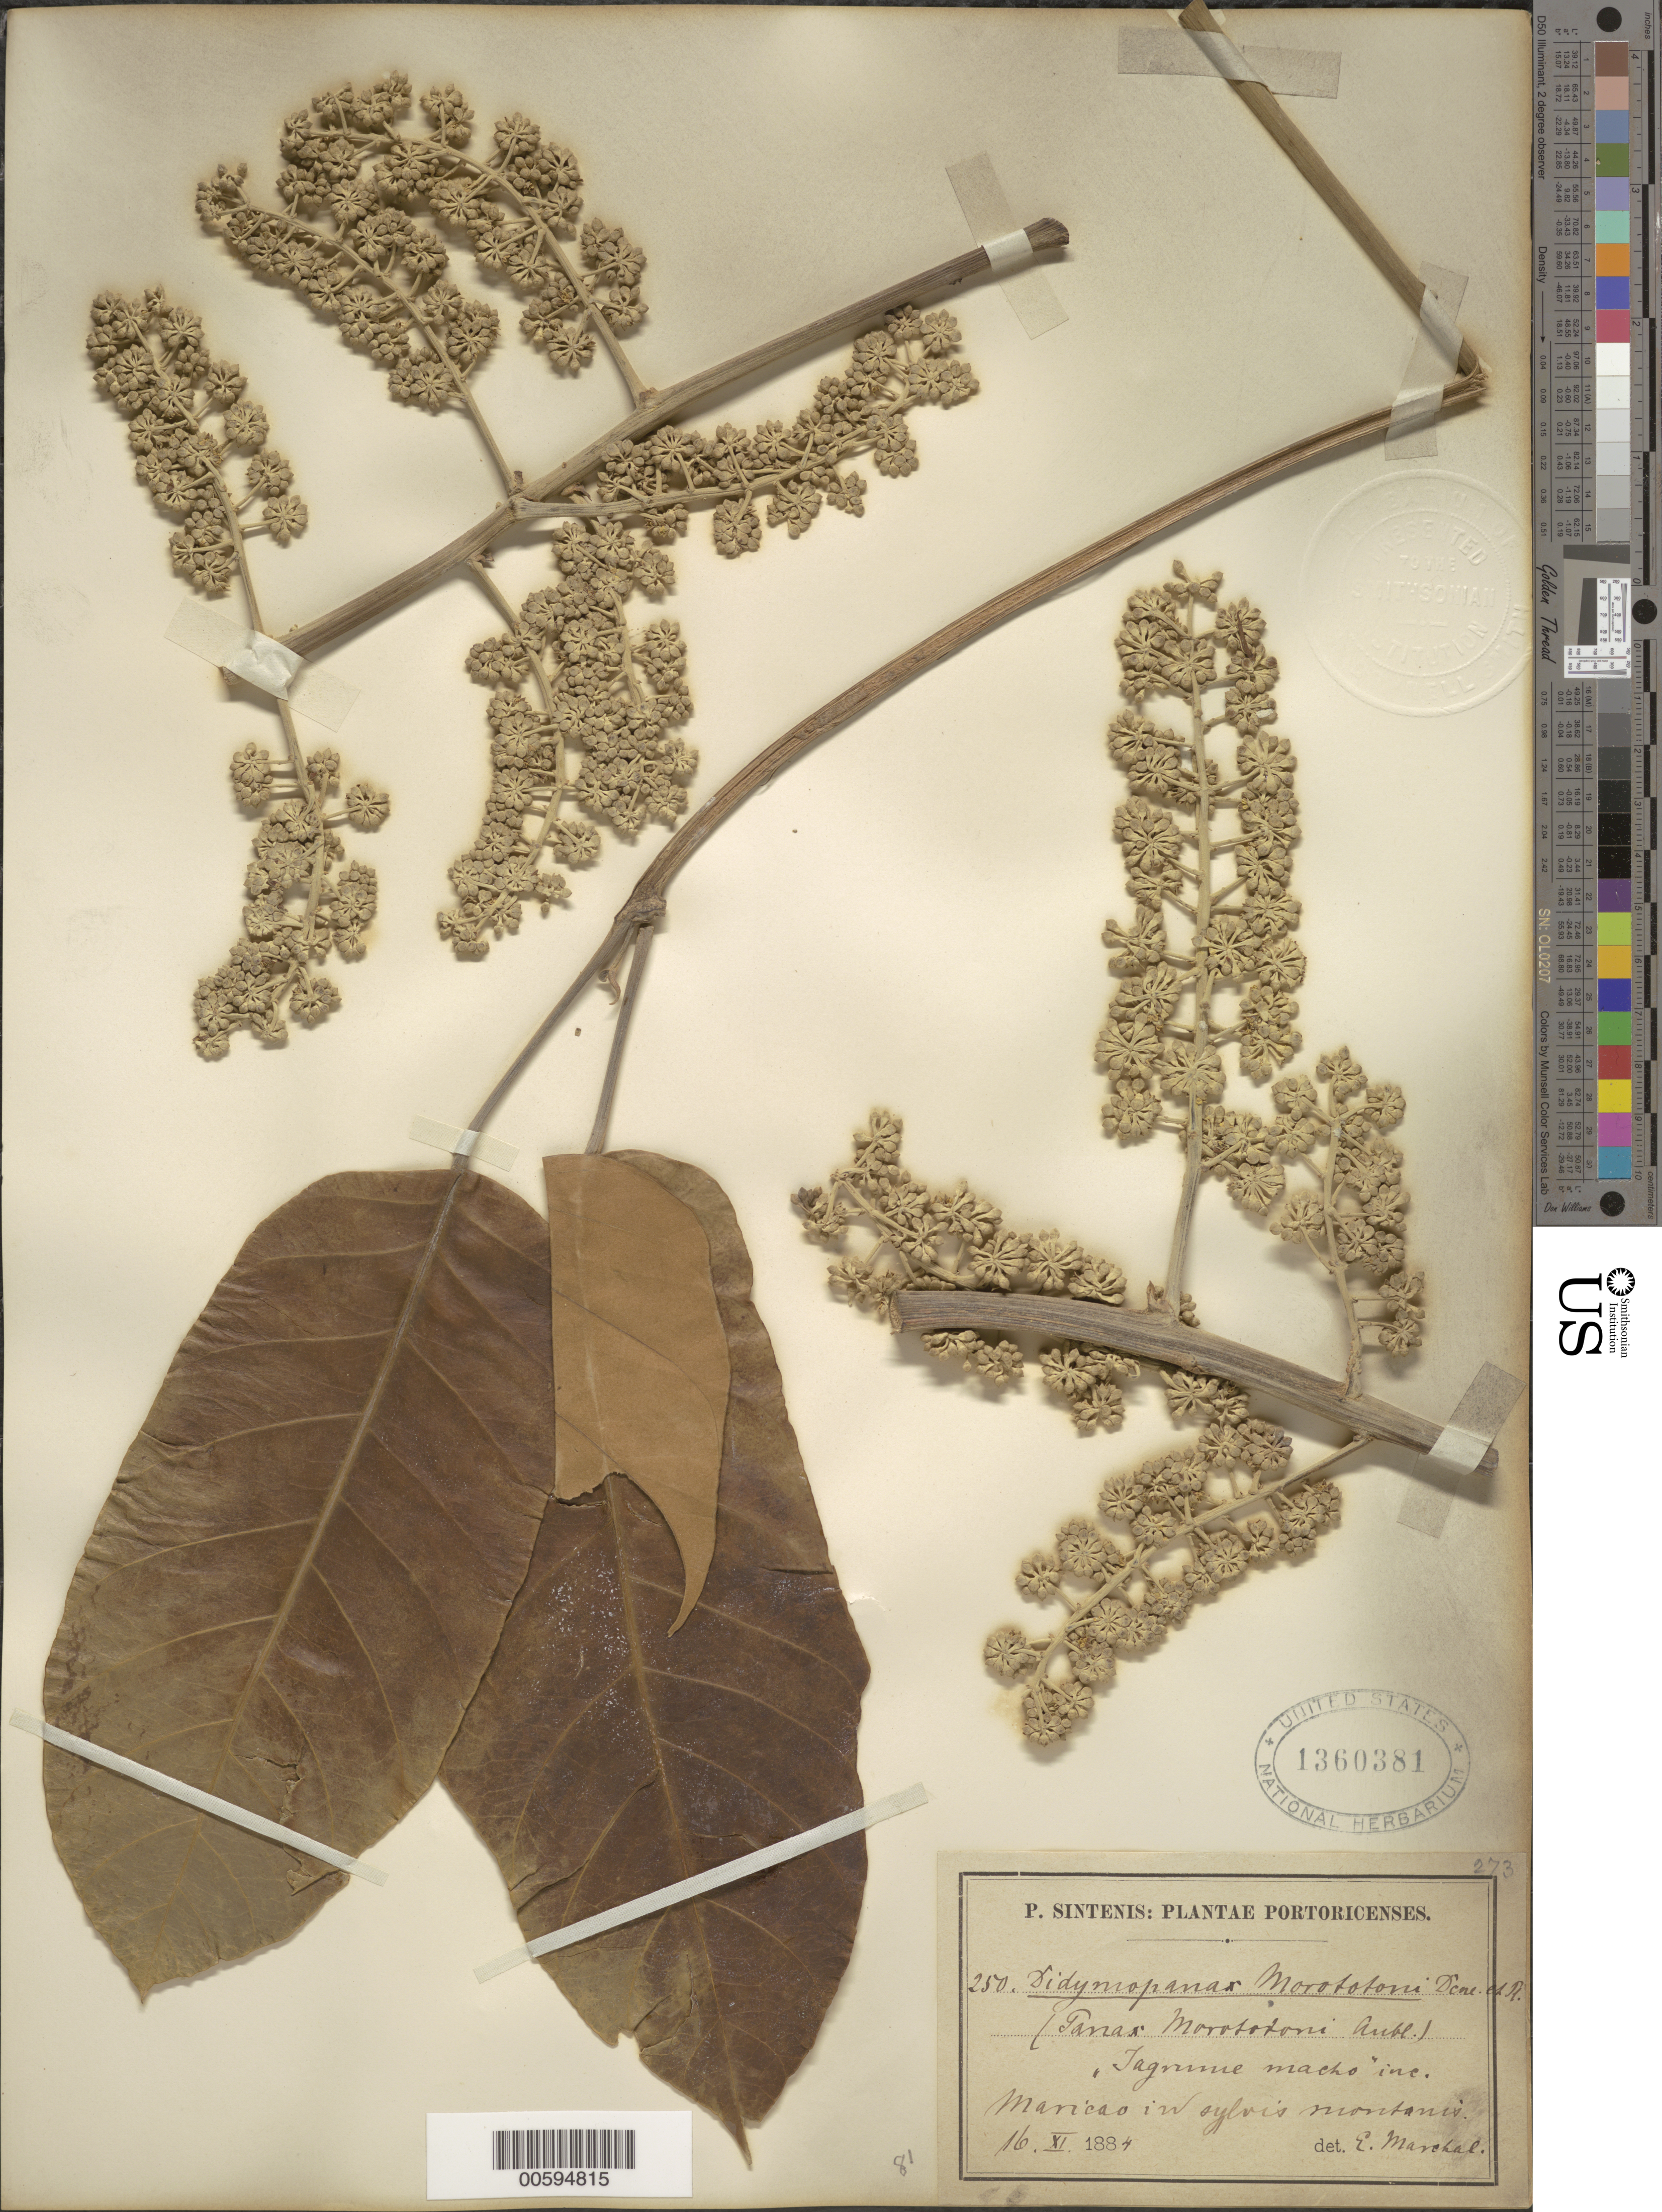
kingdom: Plantae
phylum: Tracheophyta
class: Magnoliopsida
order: Apiales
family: Araliaceae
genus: Schefflera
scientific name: Schefflera morototoni (Aubl.) Maguire, Steyerm. & Frodin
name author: (Aubl.) Maguire et al.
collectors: P. Sintenis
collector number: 250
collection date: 1884-11-16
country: Puerto Rico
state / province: Maricao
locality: Maricao in sylvis montanis.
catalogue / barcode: US 1360381